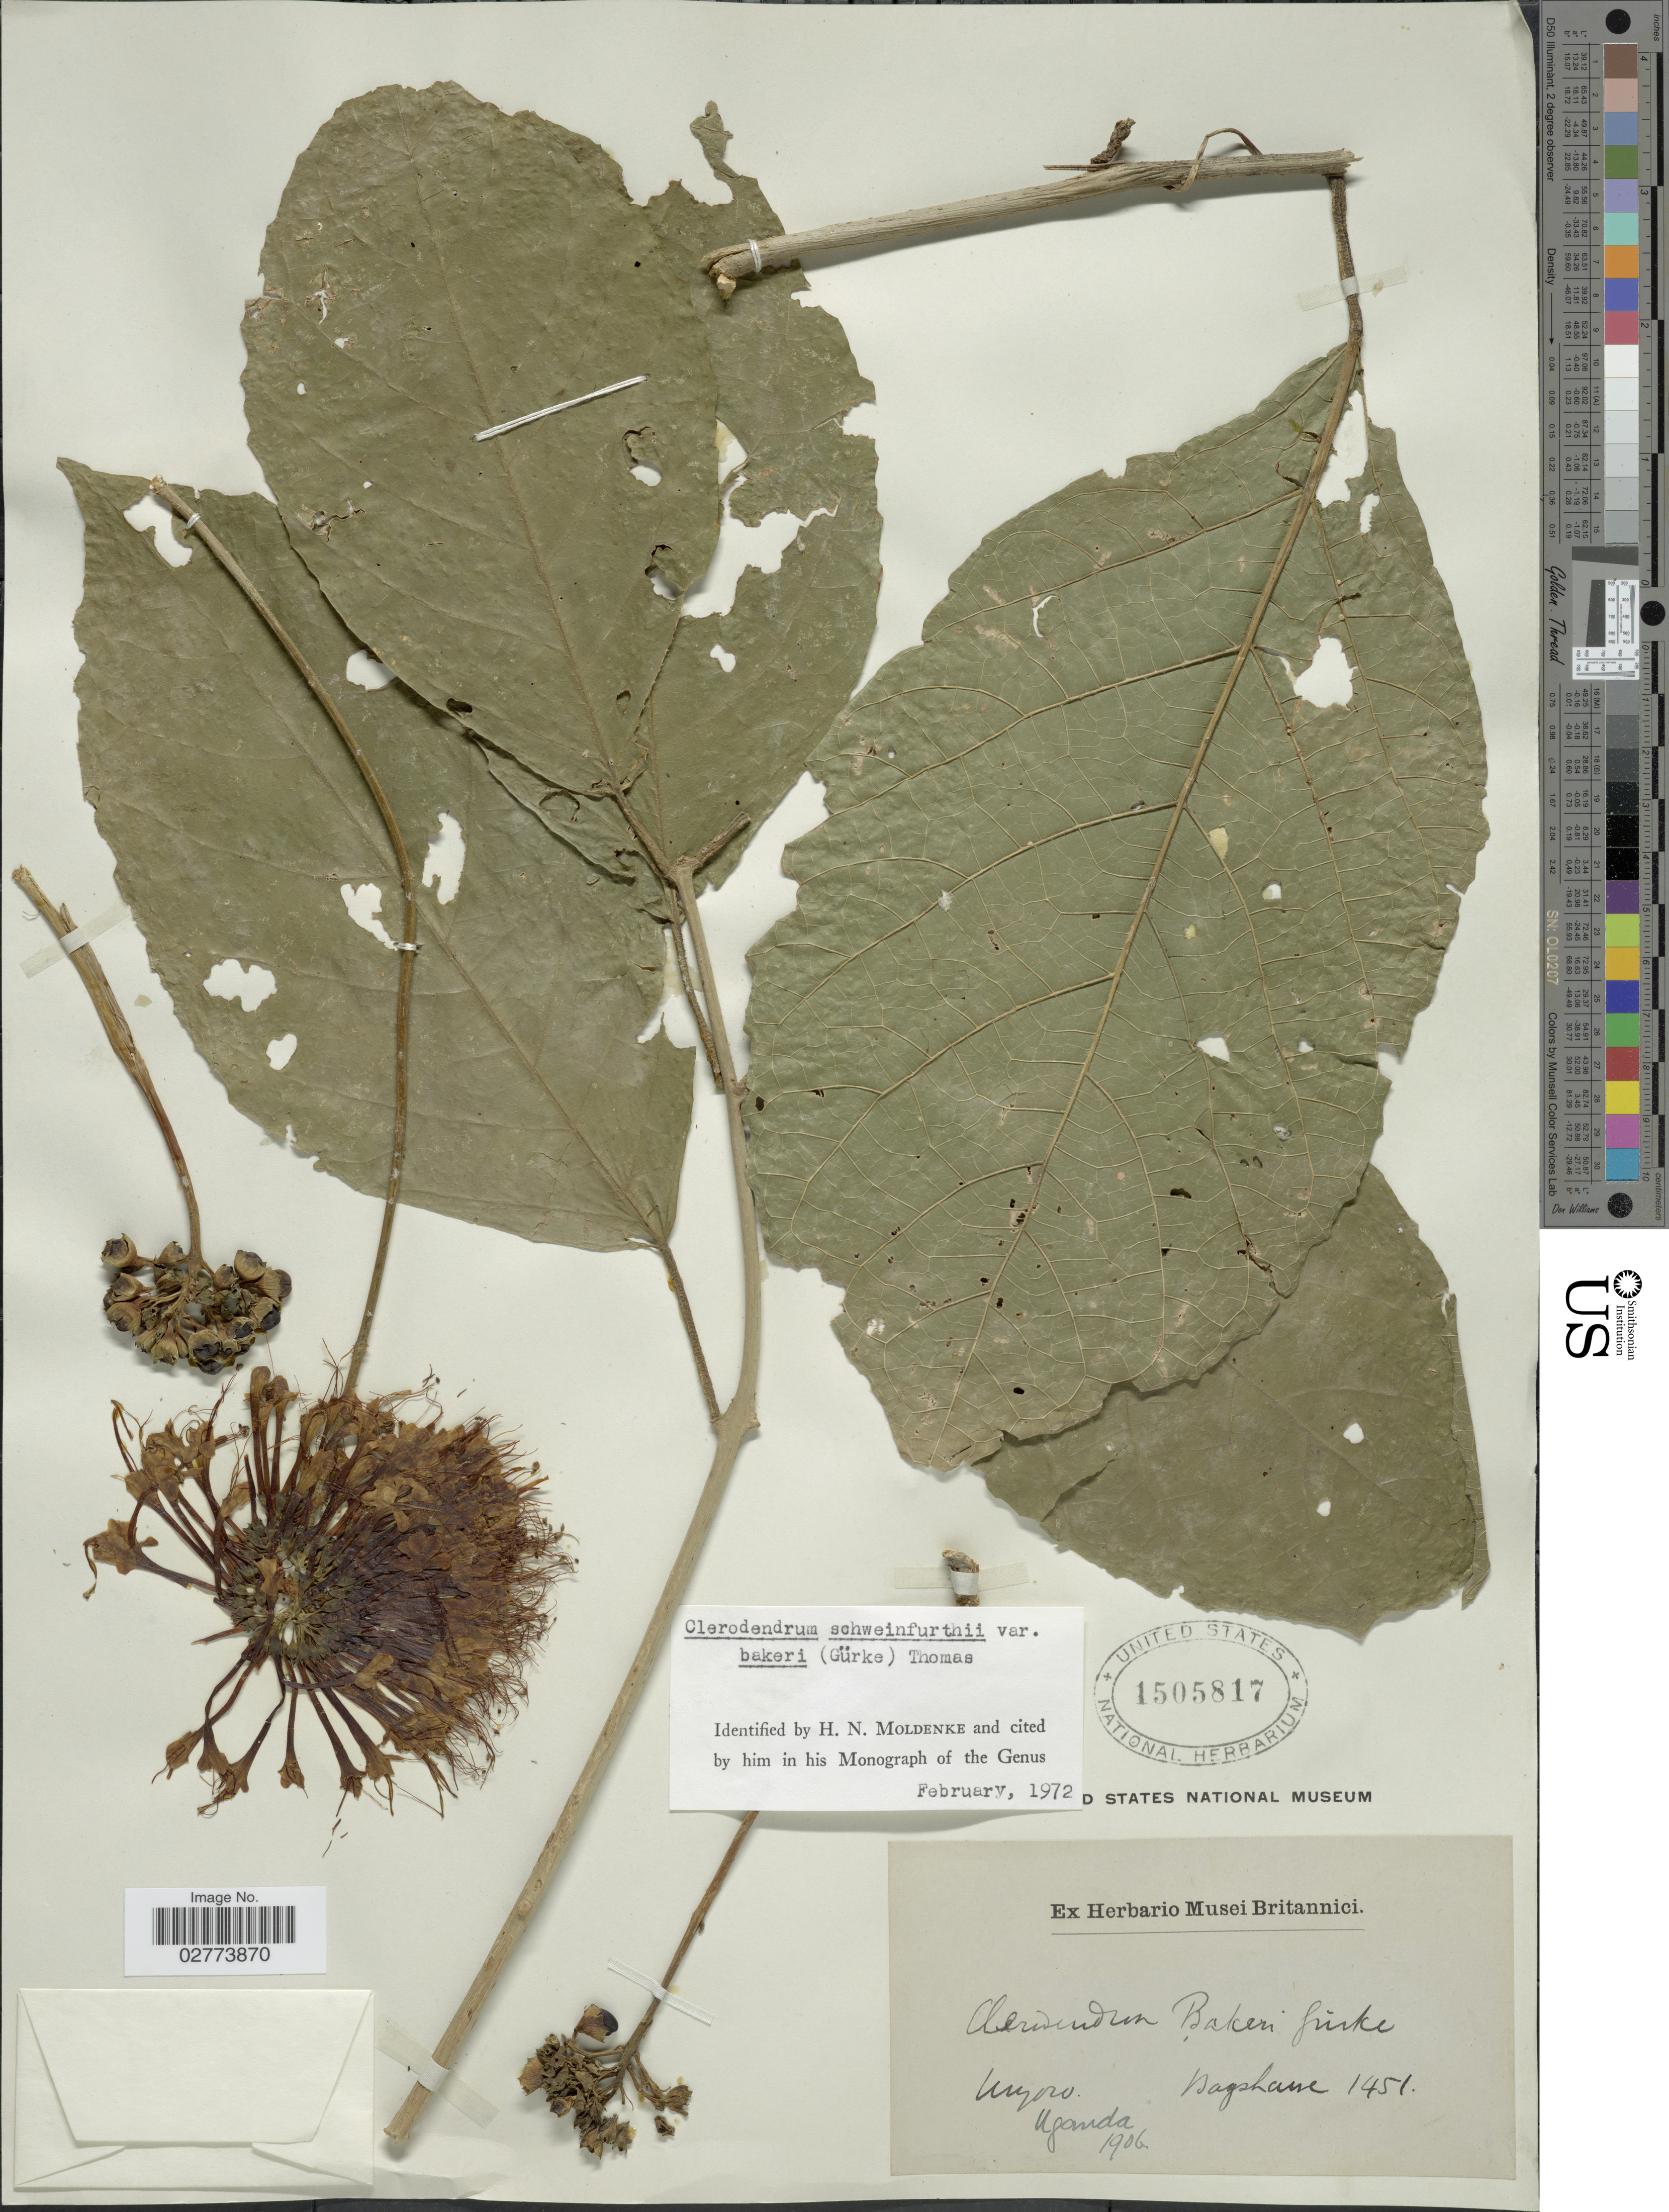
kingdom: Plantae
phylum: Tracheophyta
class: Magnoliopsida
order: Lamiales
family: Lamiaceae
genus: Clerodendrum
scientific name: Clerodendrum schweinfurthii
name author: Gürke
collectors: Baphane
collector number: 1451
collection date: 1906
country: Uganda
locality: Myoro.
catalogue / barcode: US 1505817